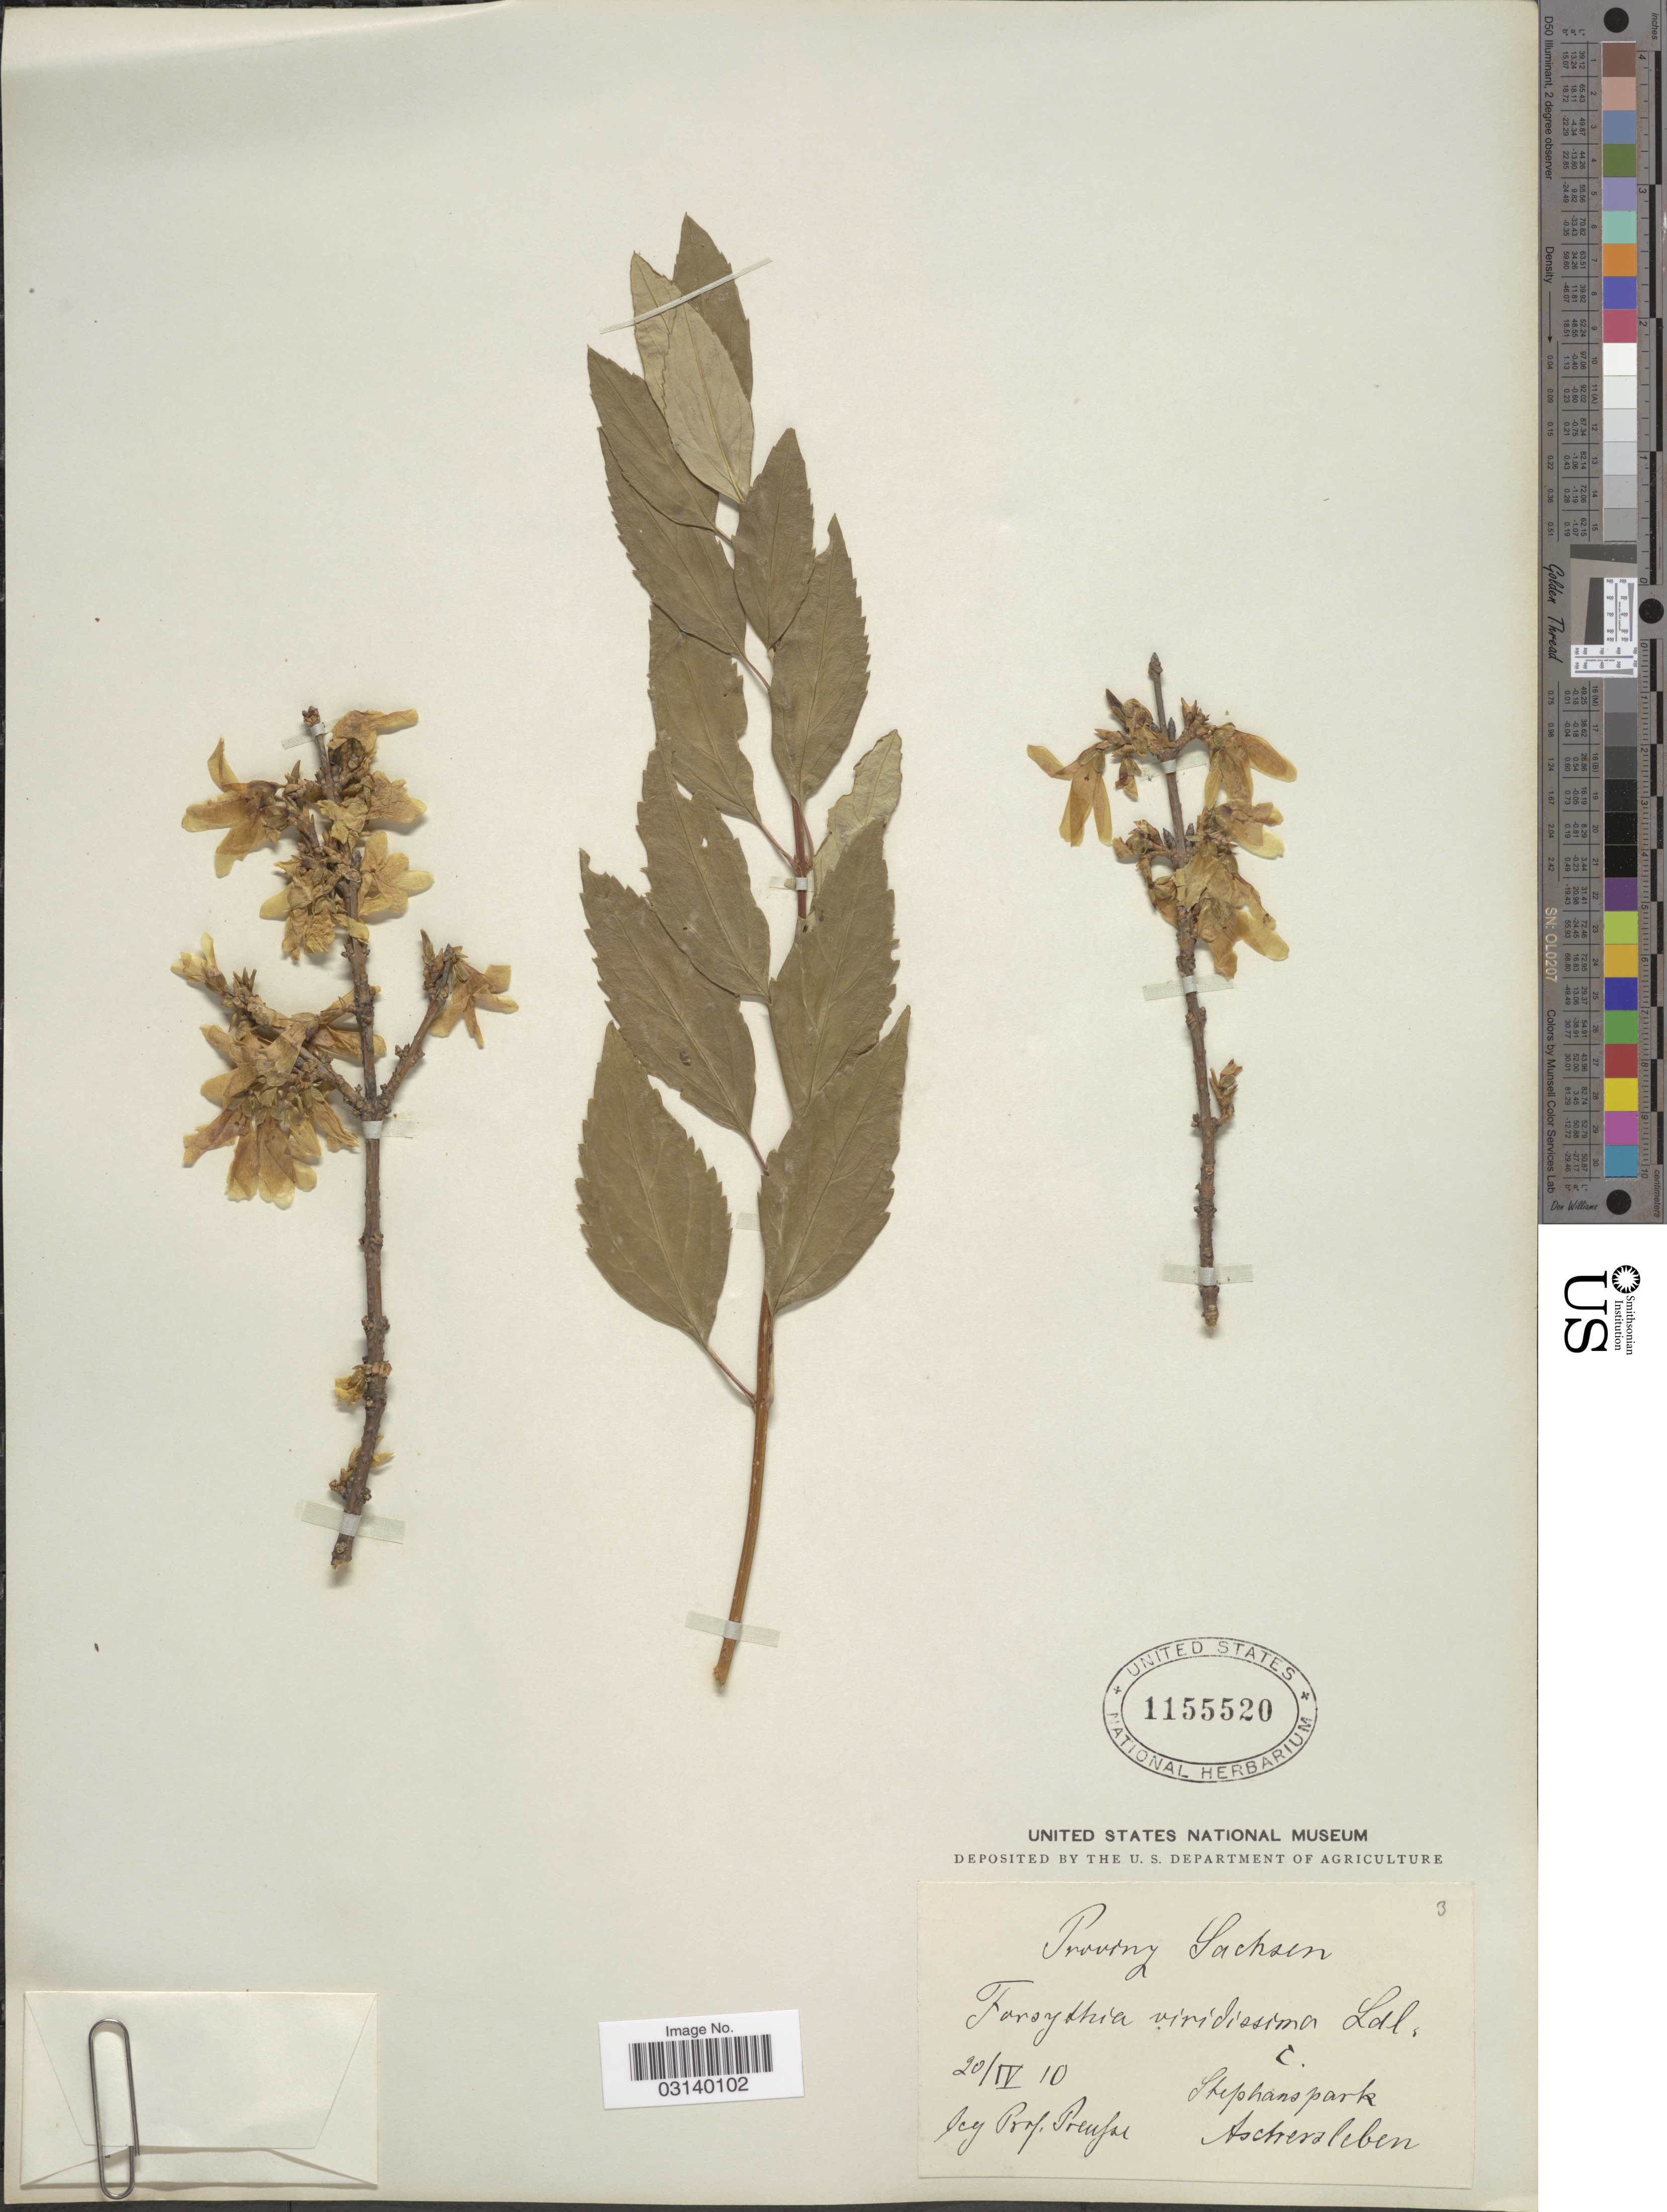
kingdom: Plantae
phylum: Tracheophyta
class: Magnoliopsida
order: Lamiales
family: Oleaceae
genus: Forsythia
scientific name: Forsythia viridissima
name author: Lindl.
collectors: Preufae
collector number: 3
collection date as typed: Transcribed d/m/y: 20/4/10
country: Germany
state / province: Sachsen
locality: Provinz Sachsen. Stephanspark, Aschessleben.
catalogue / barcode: US 1155520